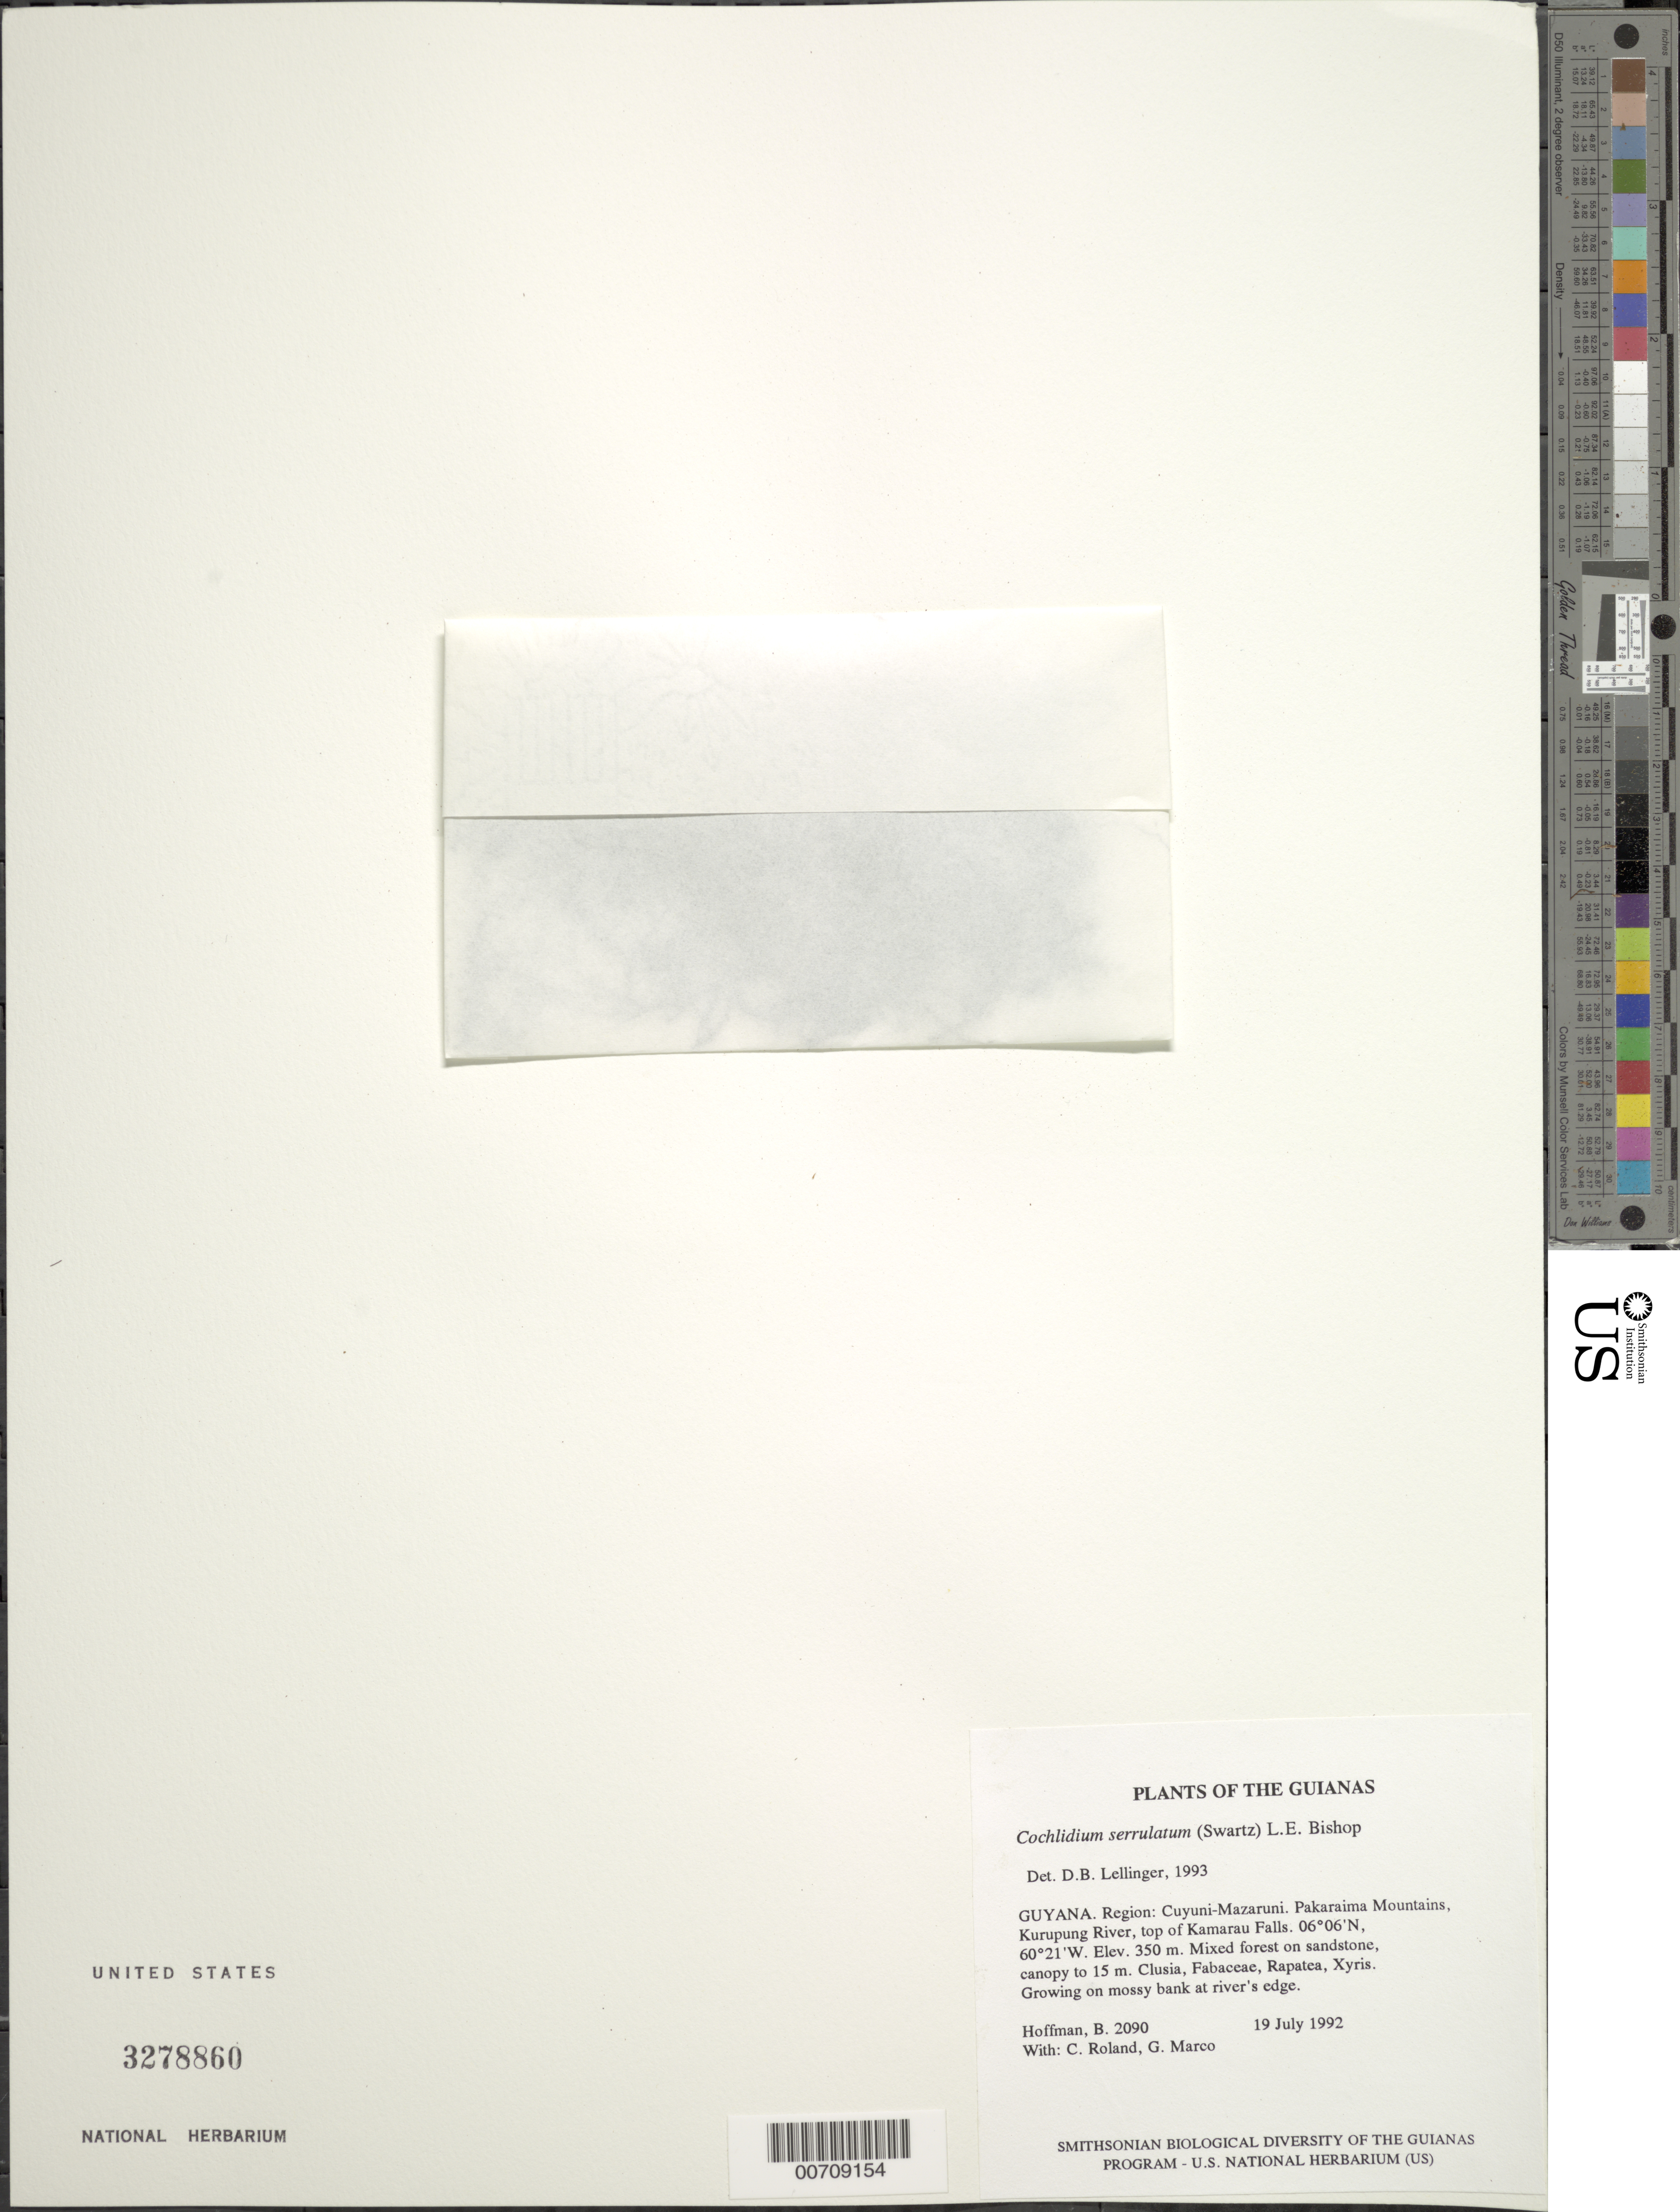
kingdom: Plantae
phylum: Tracheophyta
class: Polypodiopsida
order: Polypodiales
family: Polypodiaceae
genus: Cochlidium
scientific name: Cochlidium serrulatum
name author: (Sw.) L.E. Bishop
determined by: Lellinger, David B., (BOT), Smithsonian Institution - National Museum of Natural History (UNITED STATES)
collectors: B. Hoffman, C. Roland & G. Marco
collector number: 2090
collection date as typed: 19 July 1992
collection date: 1992-07-19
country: Guyana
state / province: Cuyuni-Mazaruni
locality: Pakaraima Mountains, Kurupung River, top of Kumarau Falls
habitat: Mixed forest on sandstone, canopy to 15 m. Clusia, Fabaceae, Rapatea, Xyris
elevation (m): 350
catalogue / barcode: US 3278860